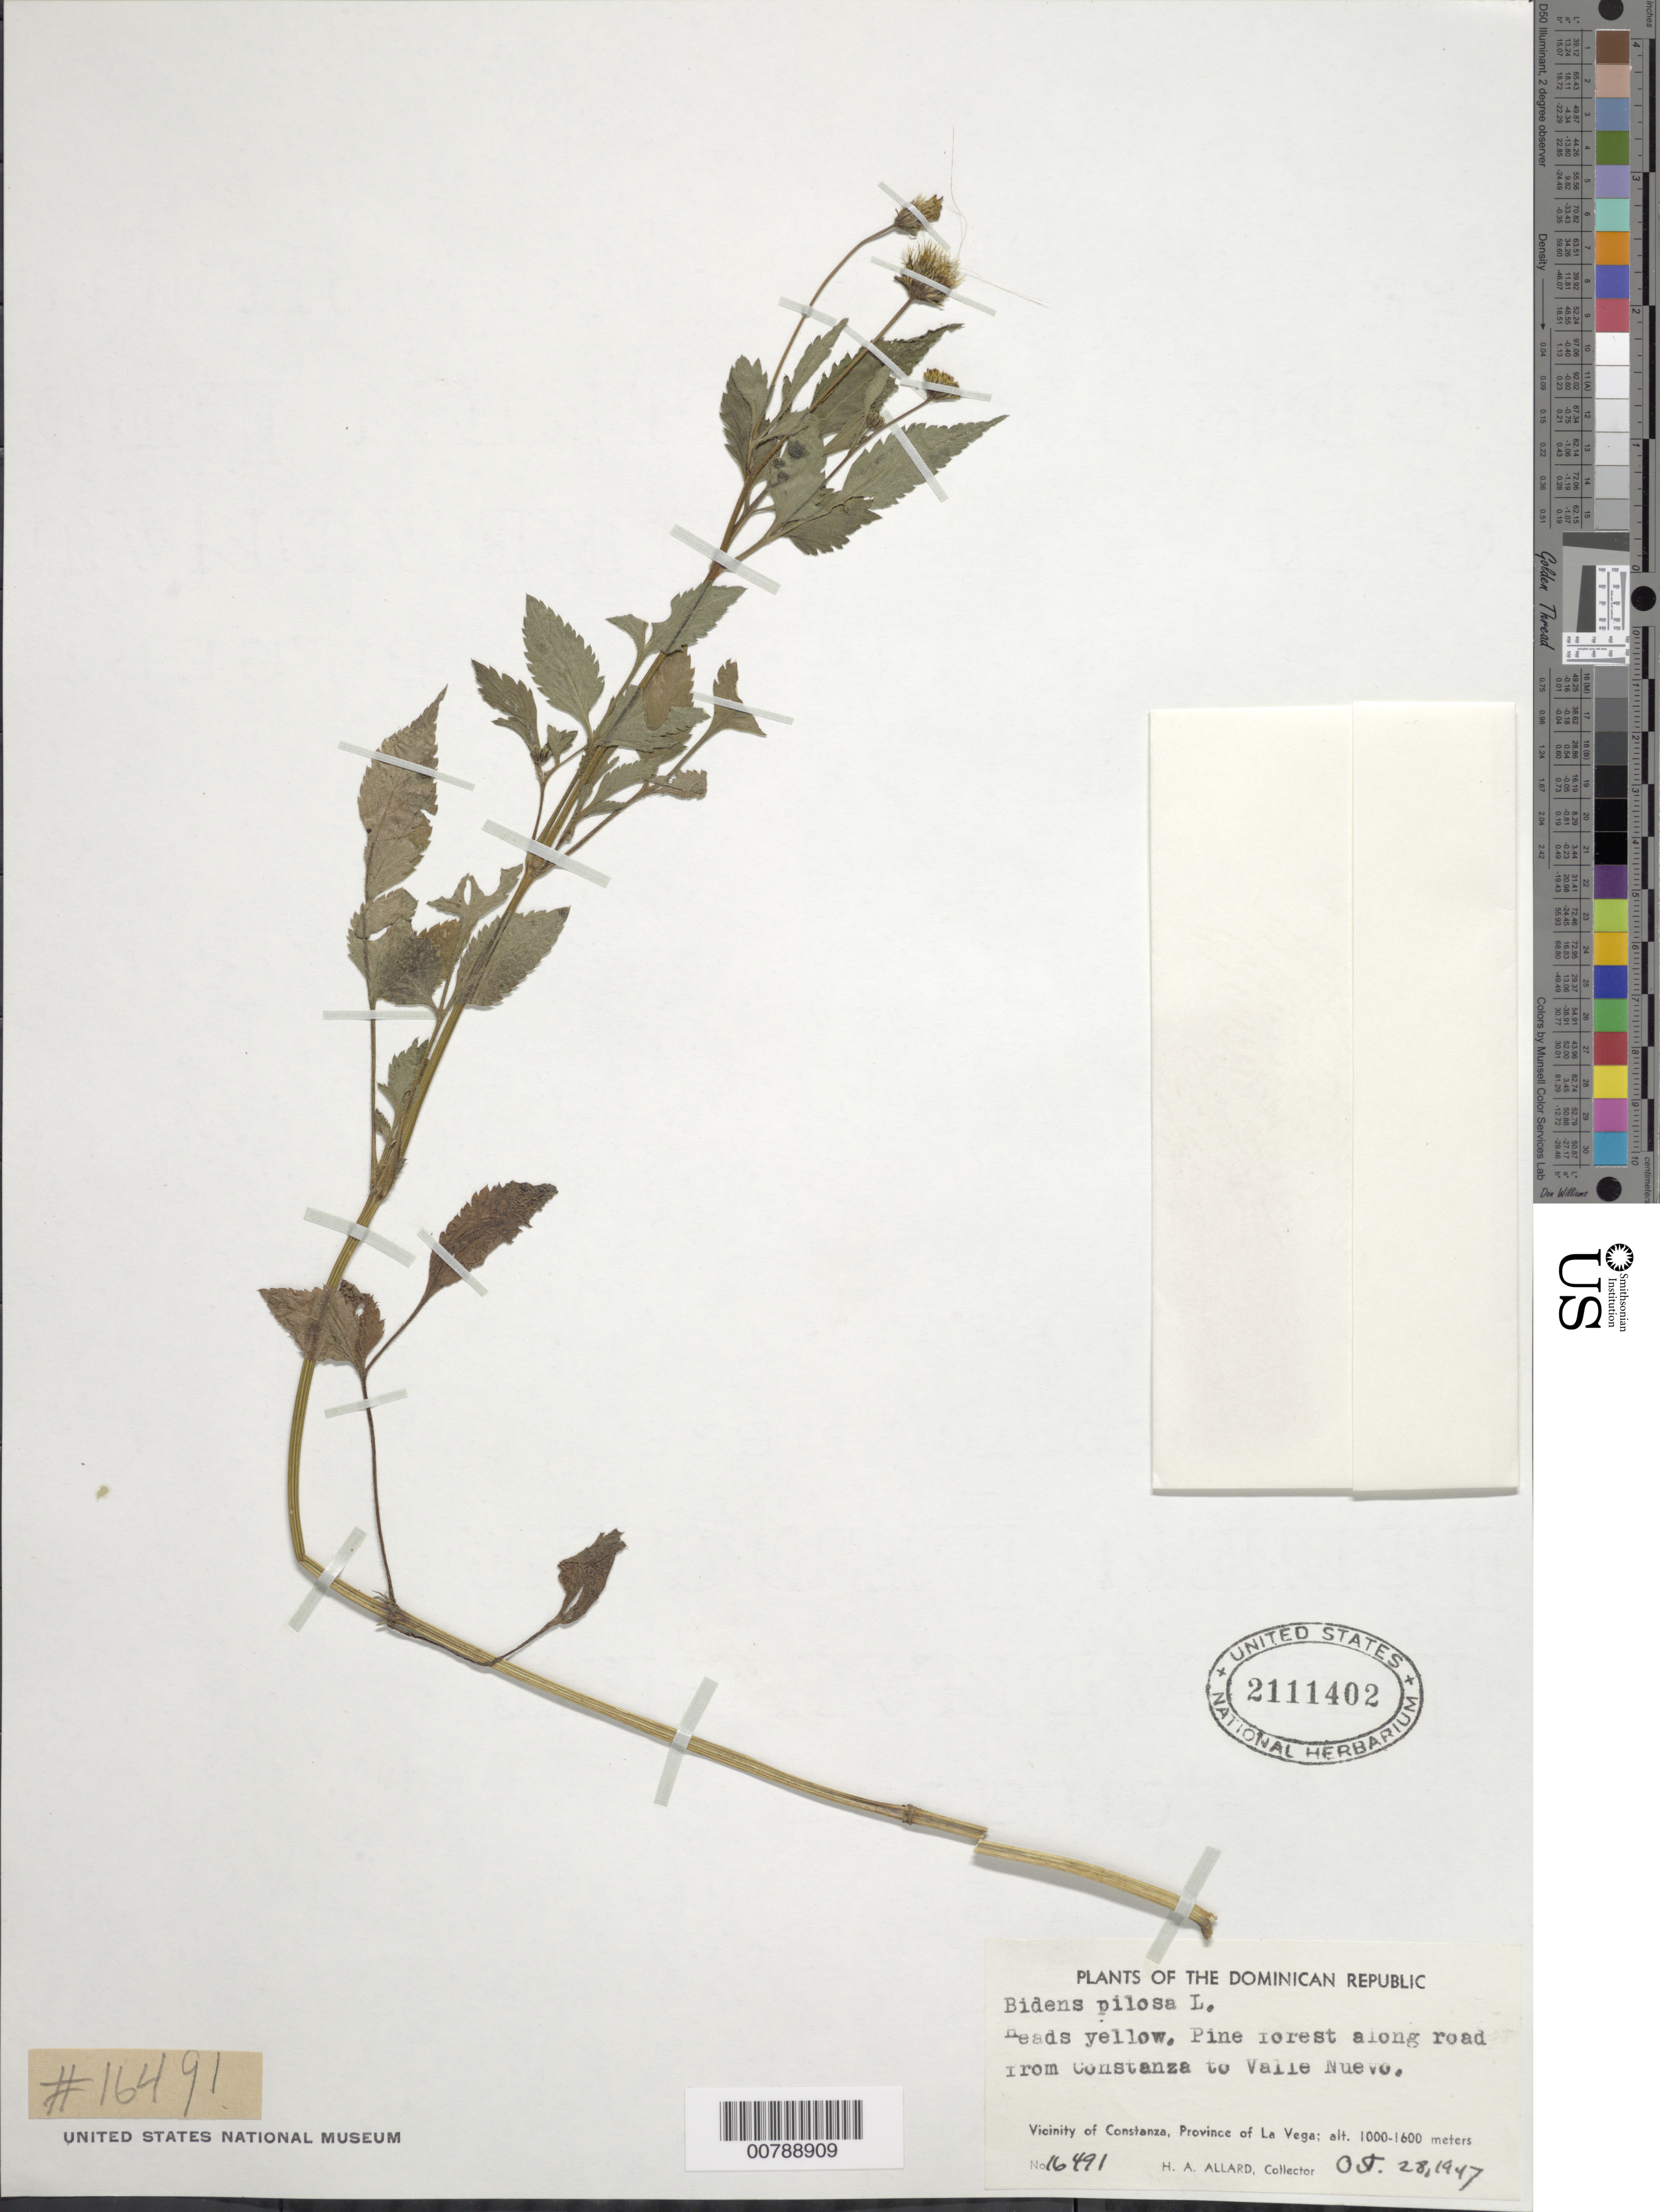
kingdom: Plantae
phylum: Tracheophyta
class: Magnoliopsida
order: Asterales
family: Asteraceae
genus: Bidens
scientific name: Bidens pilosa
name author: L.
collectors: H. A. Allard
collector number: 16491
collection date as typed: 28 Oct 1947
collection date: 1947-10-28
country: Dominican Republic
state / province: La Vega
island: Hispaniola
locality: Vicinity of Constanza. Province of La Vega. Along road from Constanza to Valle Nuevo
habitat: Pine forest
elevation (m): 1000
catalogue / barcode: US 2111402